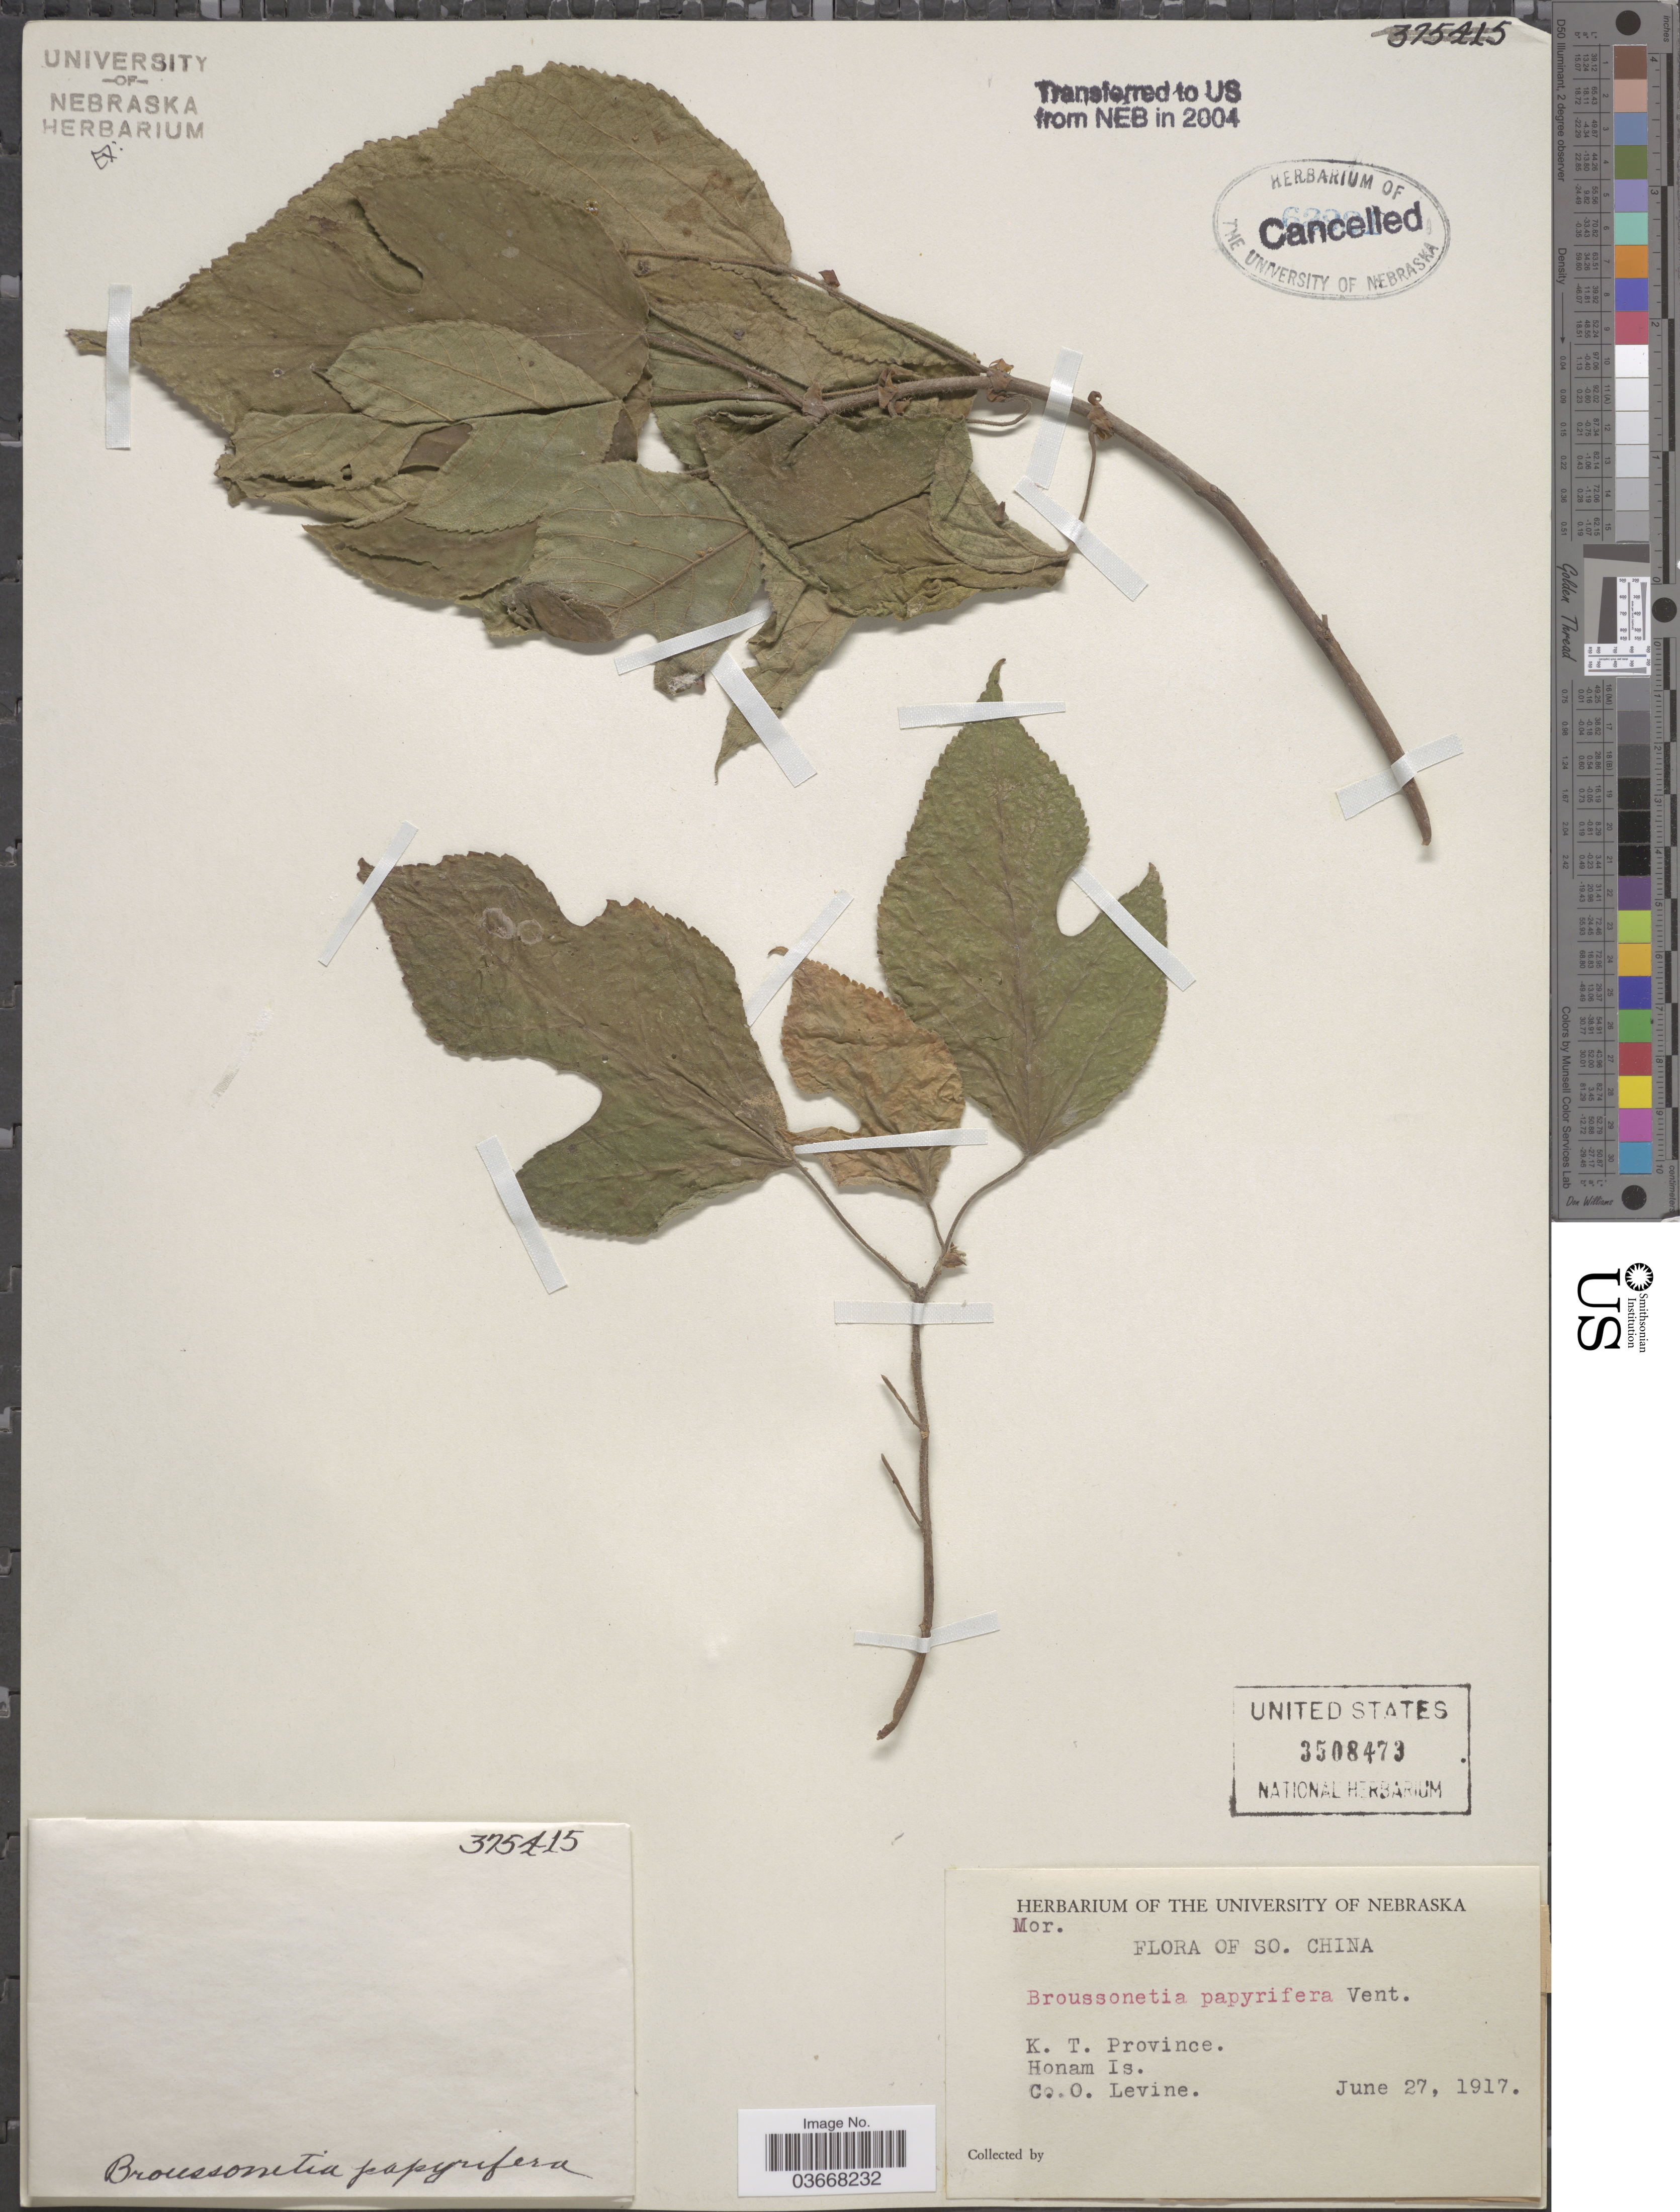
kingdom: Plantae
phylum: Tracheophyta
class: Magnoliopsida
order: Rosales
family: Moraceae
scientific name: Broussoneta papyrifera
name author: (L.) L'Hér. ex Vent.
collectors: C. O. Levine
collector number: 375415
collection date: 1917-06-27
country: China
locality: So. China. K. T. Province. Honam Is.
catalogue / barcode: US 3508473